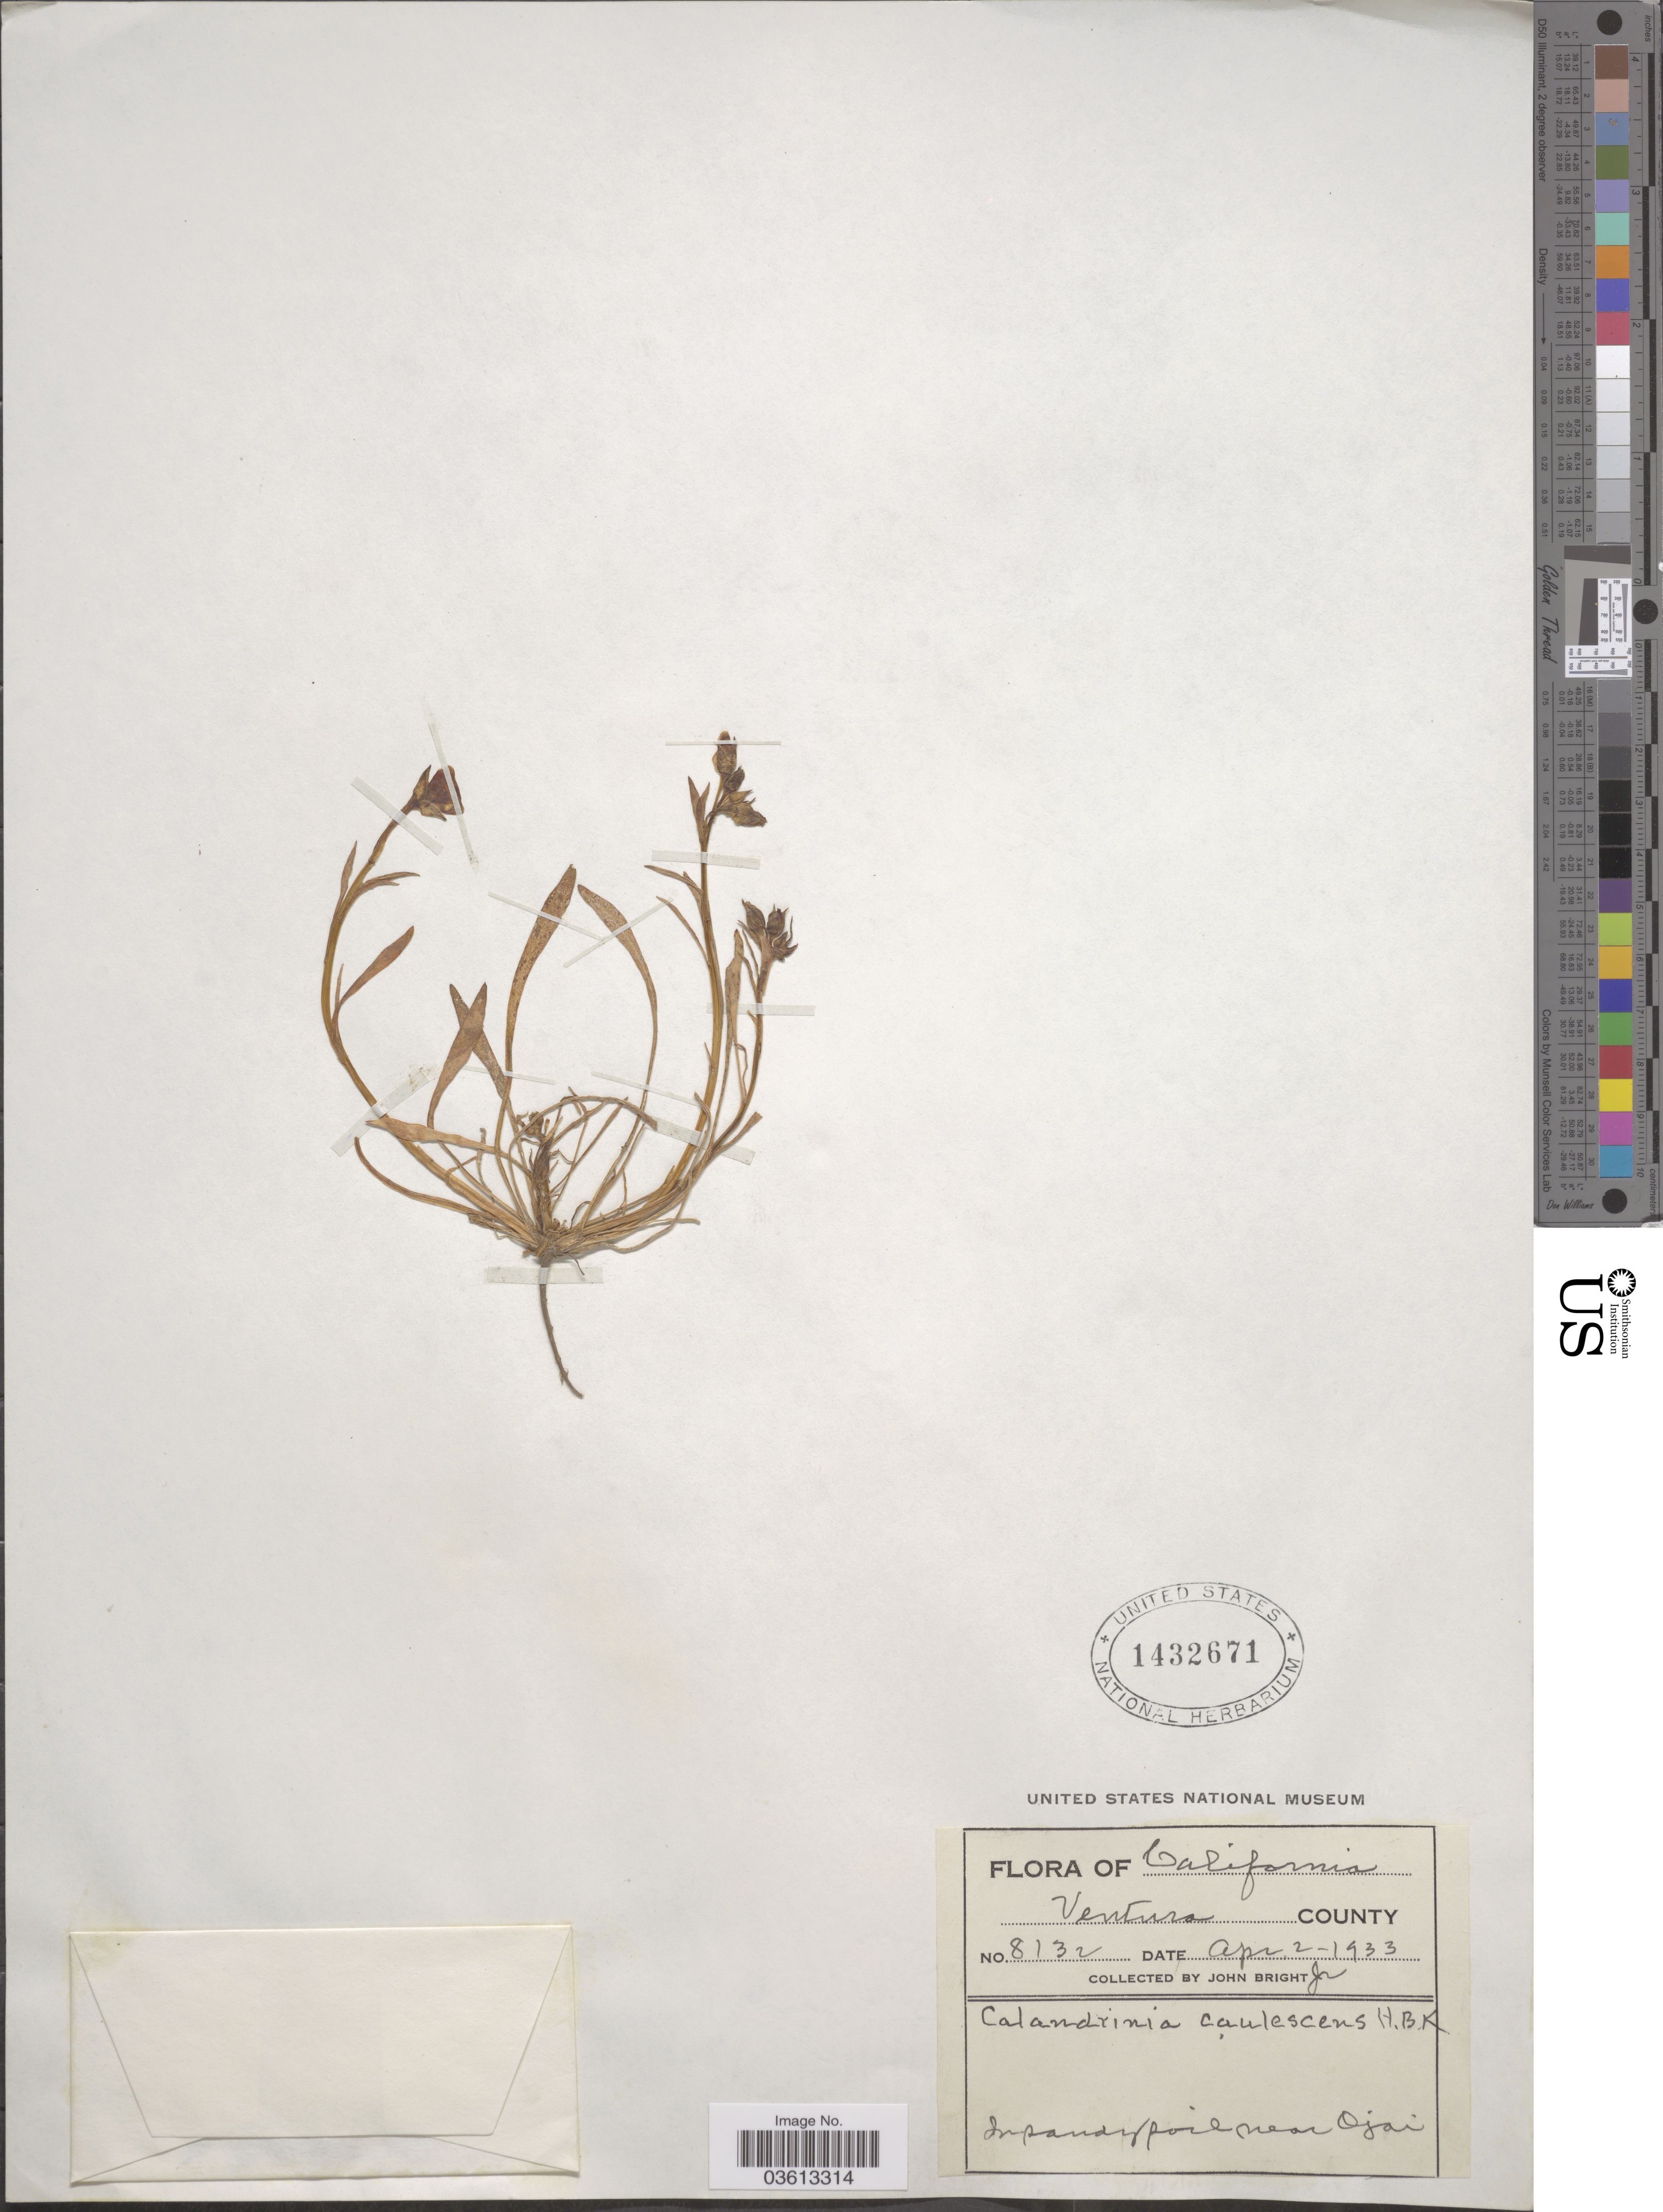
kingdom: Plantae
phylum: Tracheophyta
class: Magnoliopsida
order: Caryophyllales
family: Montiaceae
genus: Calandrinia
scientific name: Calandrinia ciliata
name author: (Ruiz & Pav.) DC.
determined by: Strong, Mark T., (BOT), Smithsonian Institution - National Museum of Natural History (UNITED STATES)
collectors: J. Bright Jr.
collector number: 8132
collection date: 1933-04-02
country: United States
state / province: California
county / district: Ventura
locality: Ventura County. In sandy soil near Ojai.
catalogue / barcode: US 1432671